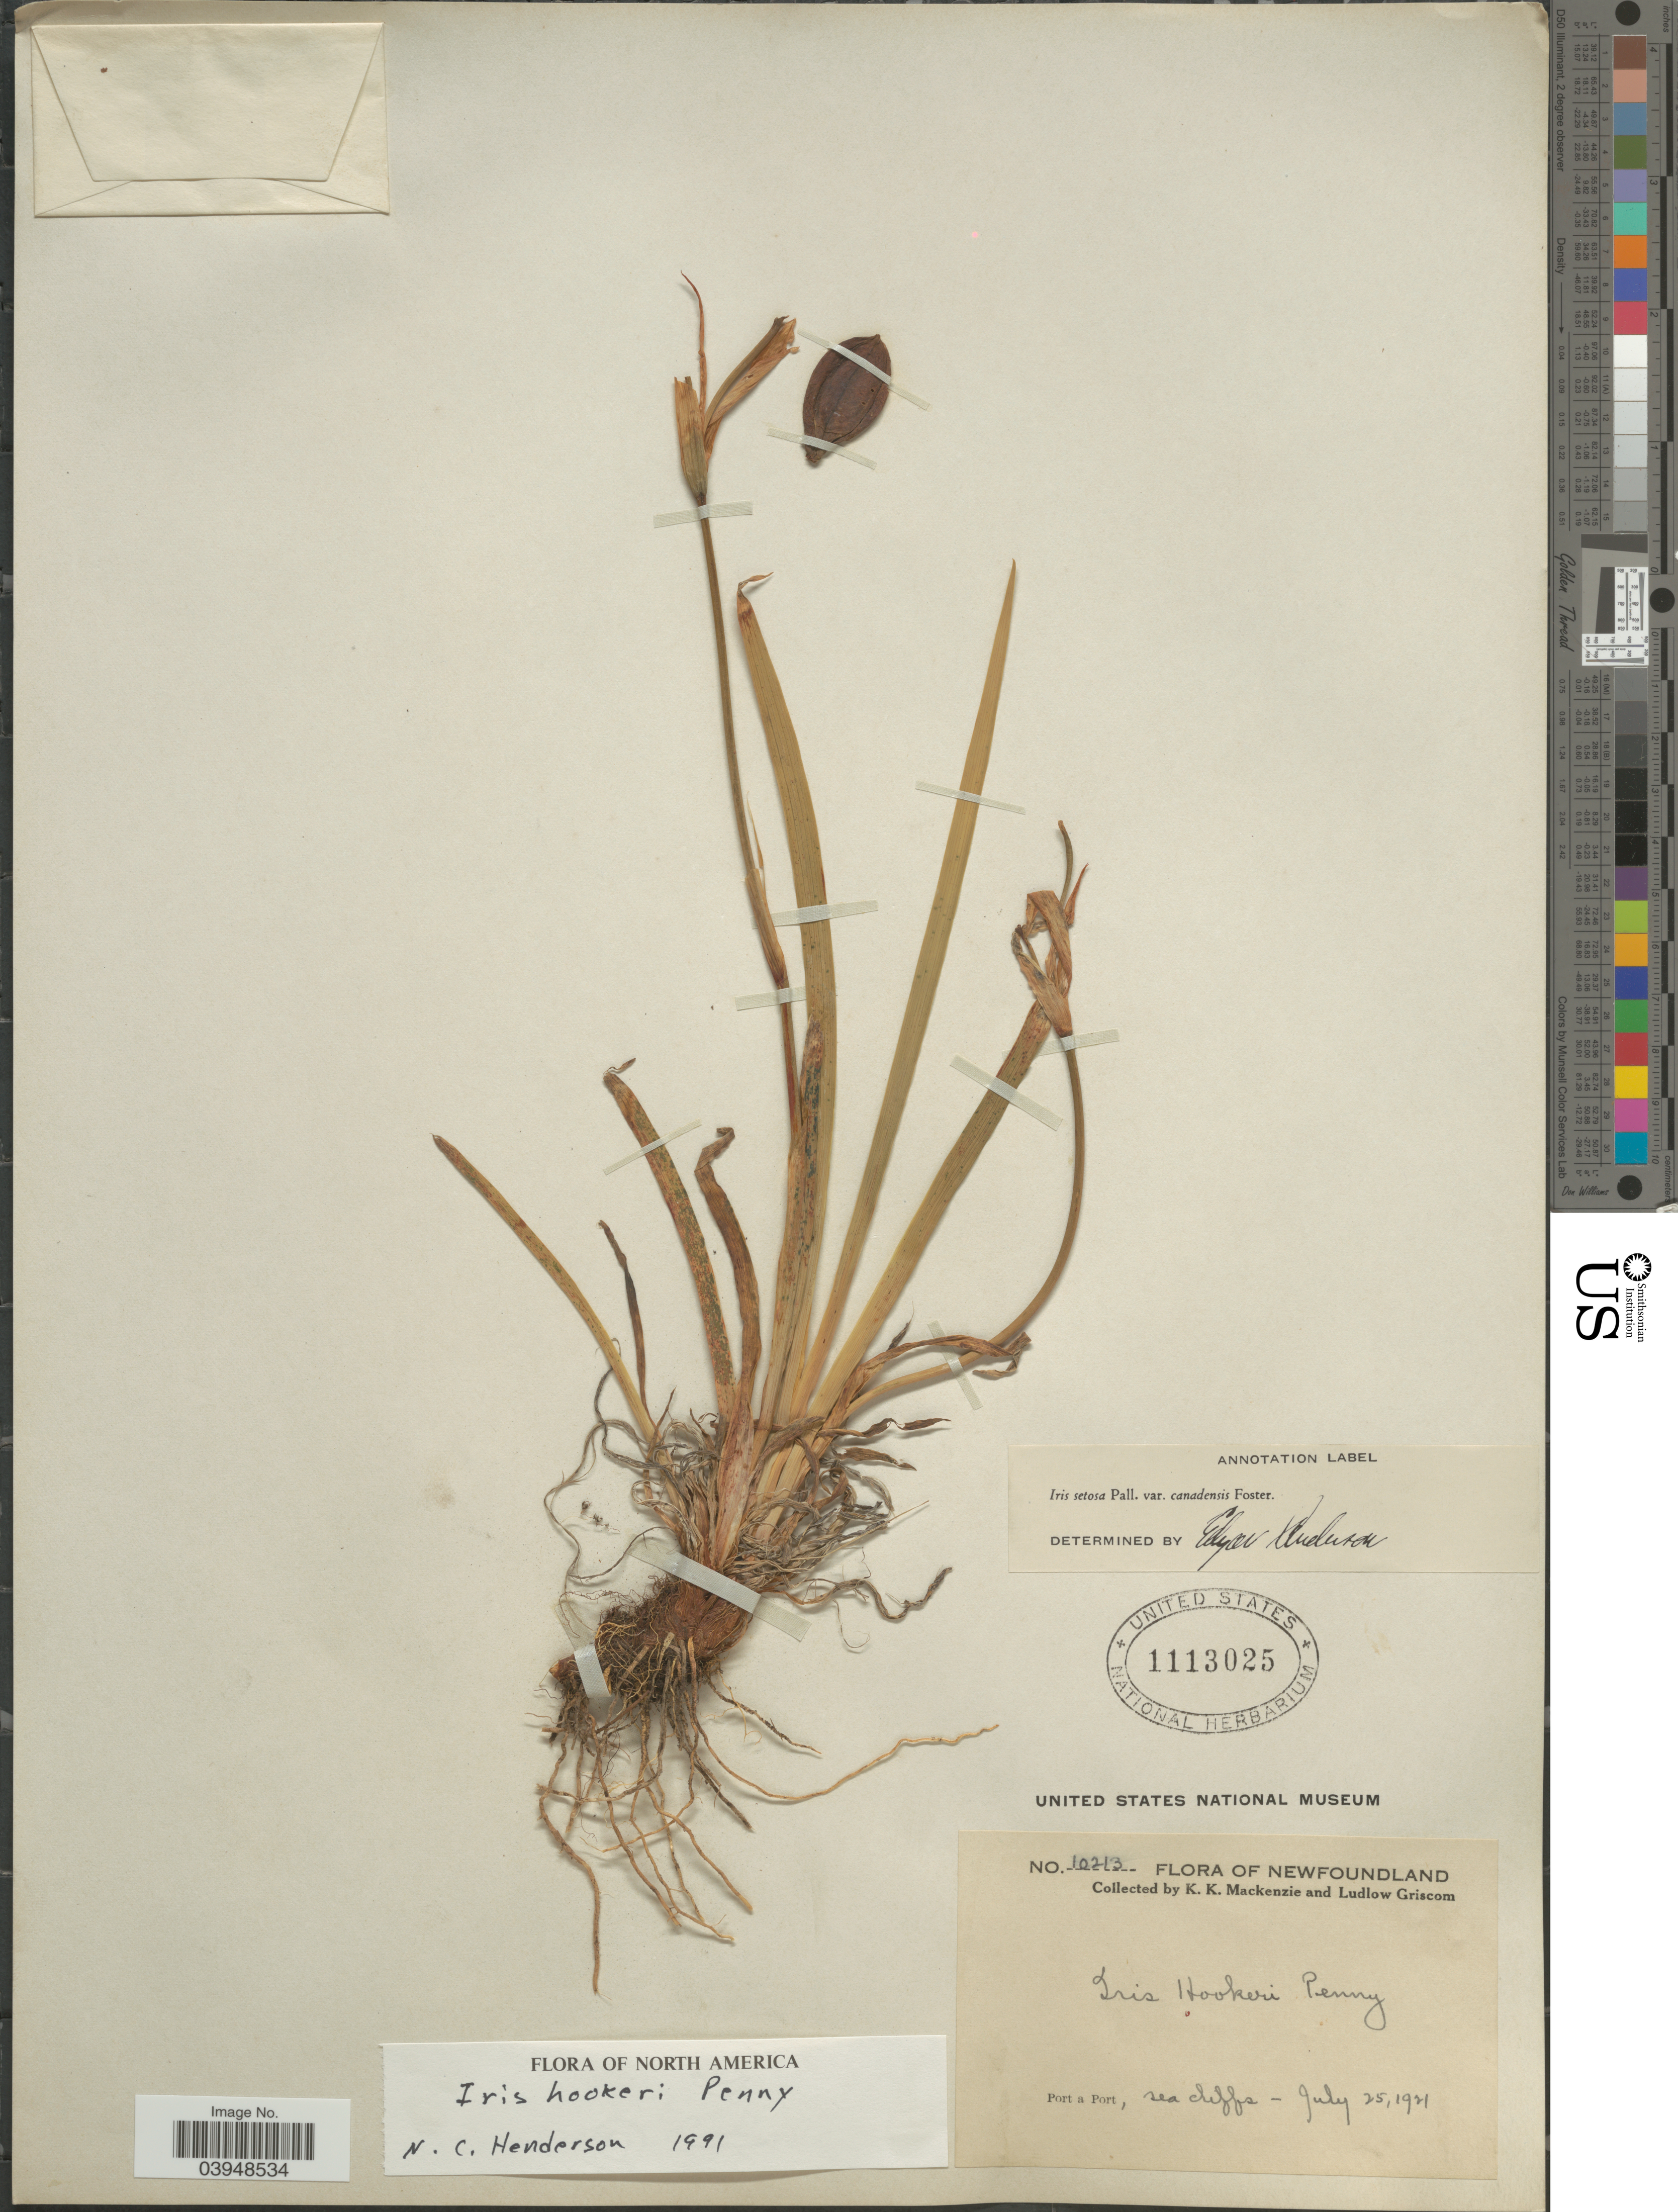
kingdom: Plantae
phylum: Tracheophyta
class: Liliopsida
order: Asparagales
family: Iridaceae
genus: Iris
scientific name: Iris hookeri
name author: Penny ex G. Don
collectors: K. K. Mackenzie & L. Griscom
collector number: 10213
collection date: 1921-07-25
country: Canada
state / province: Newfoundland and Labrador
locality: Port a Port.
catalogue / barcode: US 1113025